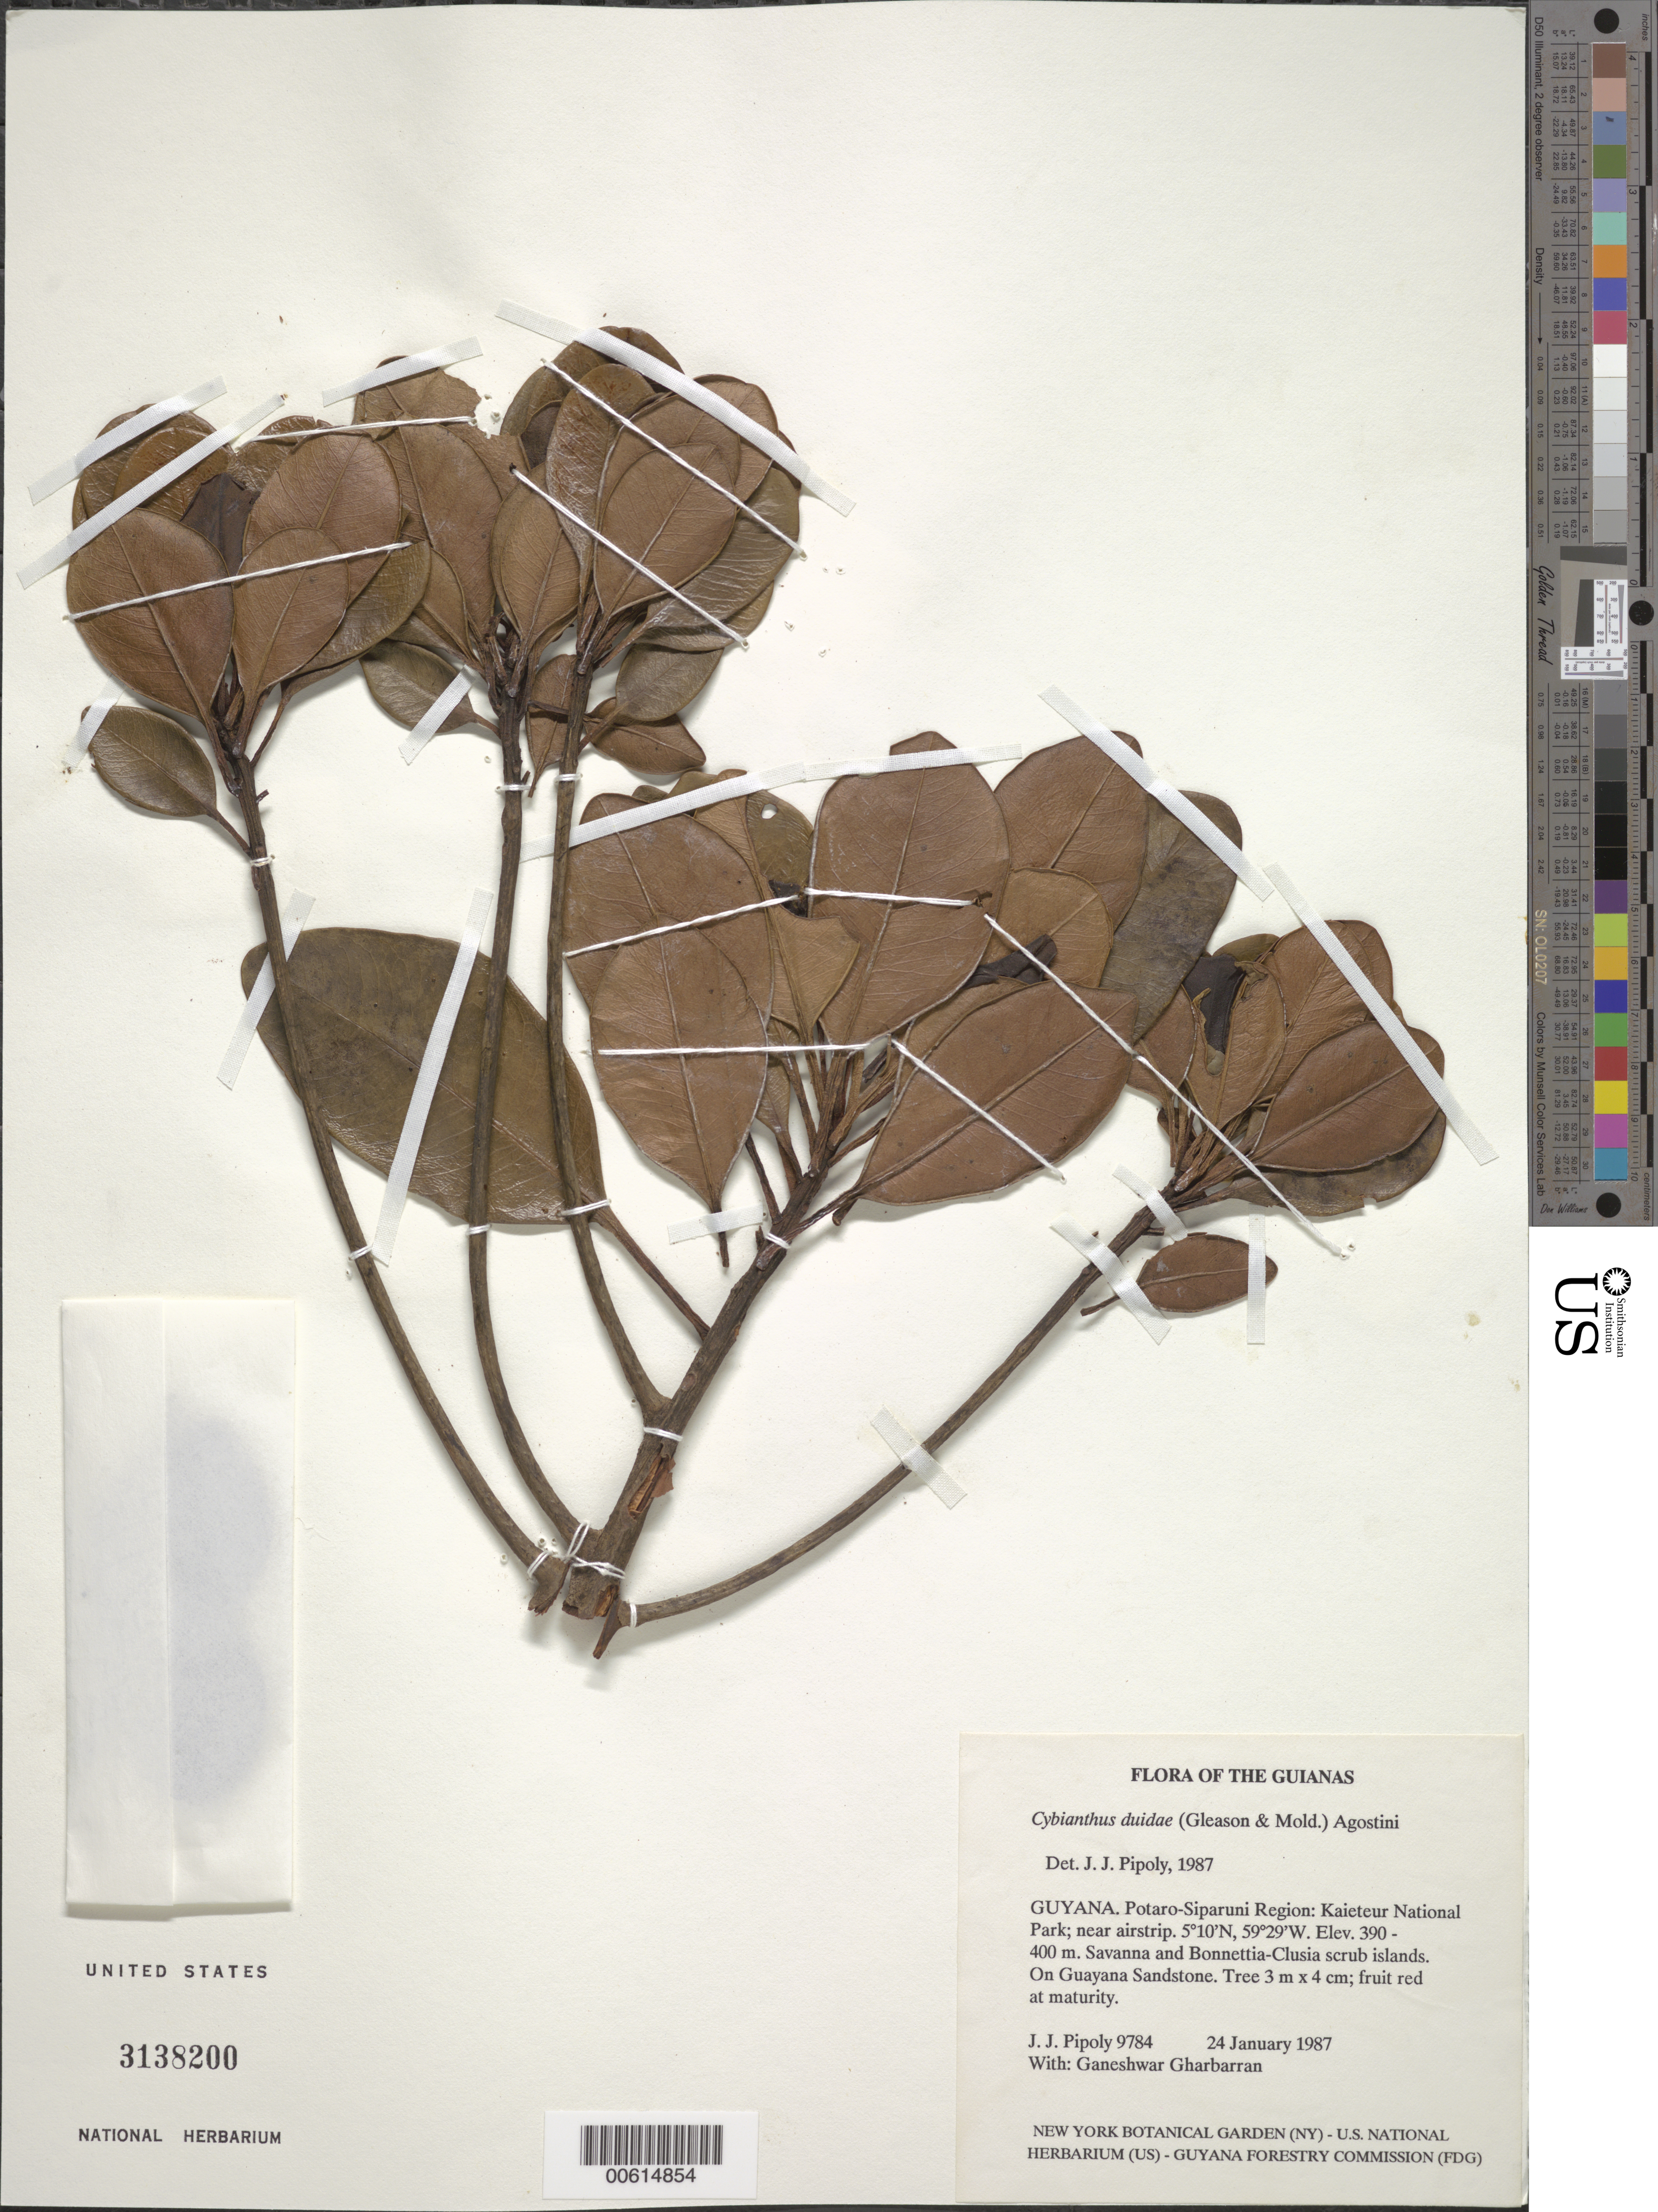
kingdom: Plantae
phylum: Tracheophyta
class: Magnoliopsida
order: Ericales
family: Primulaceae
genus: Cybianthus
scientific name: Cybianthus duidae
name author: (Gleason & Moldenke) G. Agostini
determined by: Pipoly, J. J., III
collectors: J. J. Pipoly & G. Gharbarran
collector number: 9784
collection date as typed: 24 January 1987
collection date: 1987-01-24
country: Guyana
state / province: Potaro-Siparuni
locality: Kaieteur National Park; near airstrip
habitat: Savanna and Bonnetia-Clusia scrub islands. Guayana sandstone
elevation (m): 390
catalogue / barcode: US 3138200